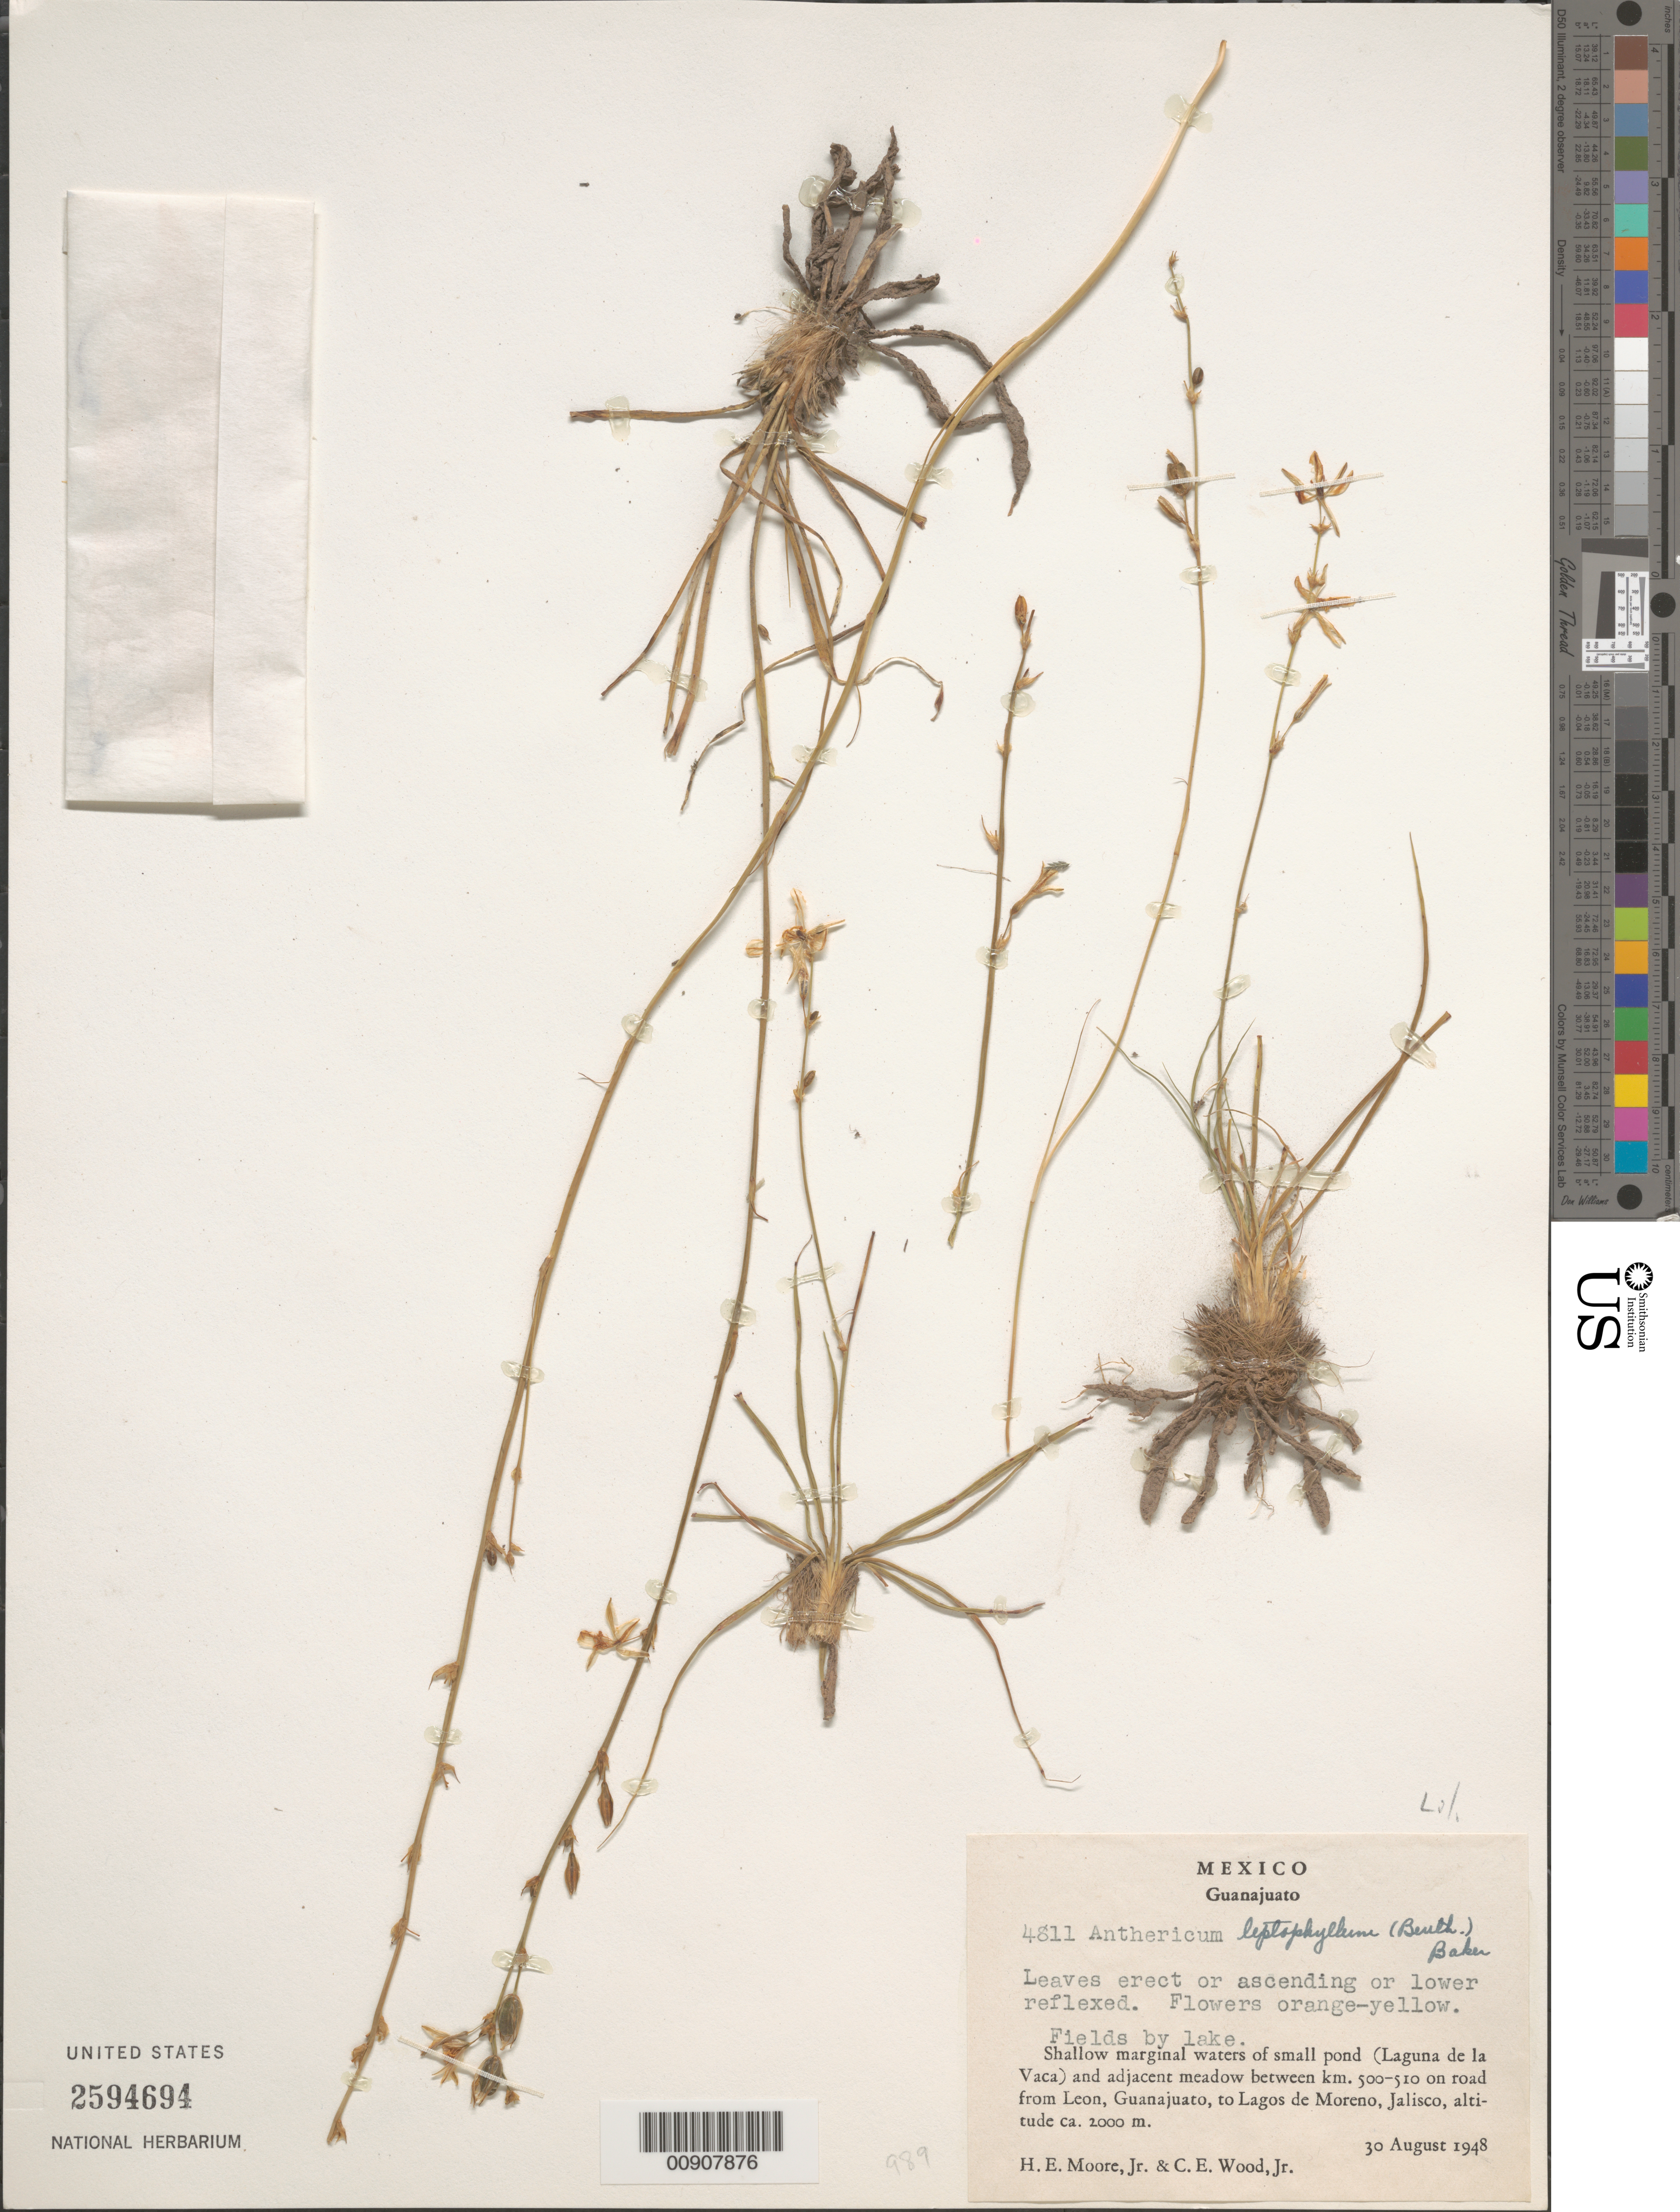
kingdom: Plantae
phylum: Tracheophyta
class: Liliopsida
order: Asparagales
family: Asparagaceae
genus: Anthericum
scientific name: Anthericum leptophyllum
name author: (Benth.) Baker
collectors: H. E. Moore & C. Wood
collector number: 4811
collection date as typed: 30 Aug 1948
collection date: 1948-08-30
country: Mexico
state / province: Guanajuato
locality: Shallow marginal waters of small pond (Laguna de la Vaca) and adjacent meadow between km. 500-510 on road from León, Guanajuato, to Lagos de Moreno, Jalisco.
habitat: Fields by lake.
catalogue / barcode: US 2594694